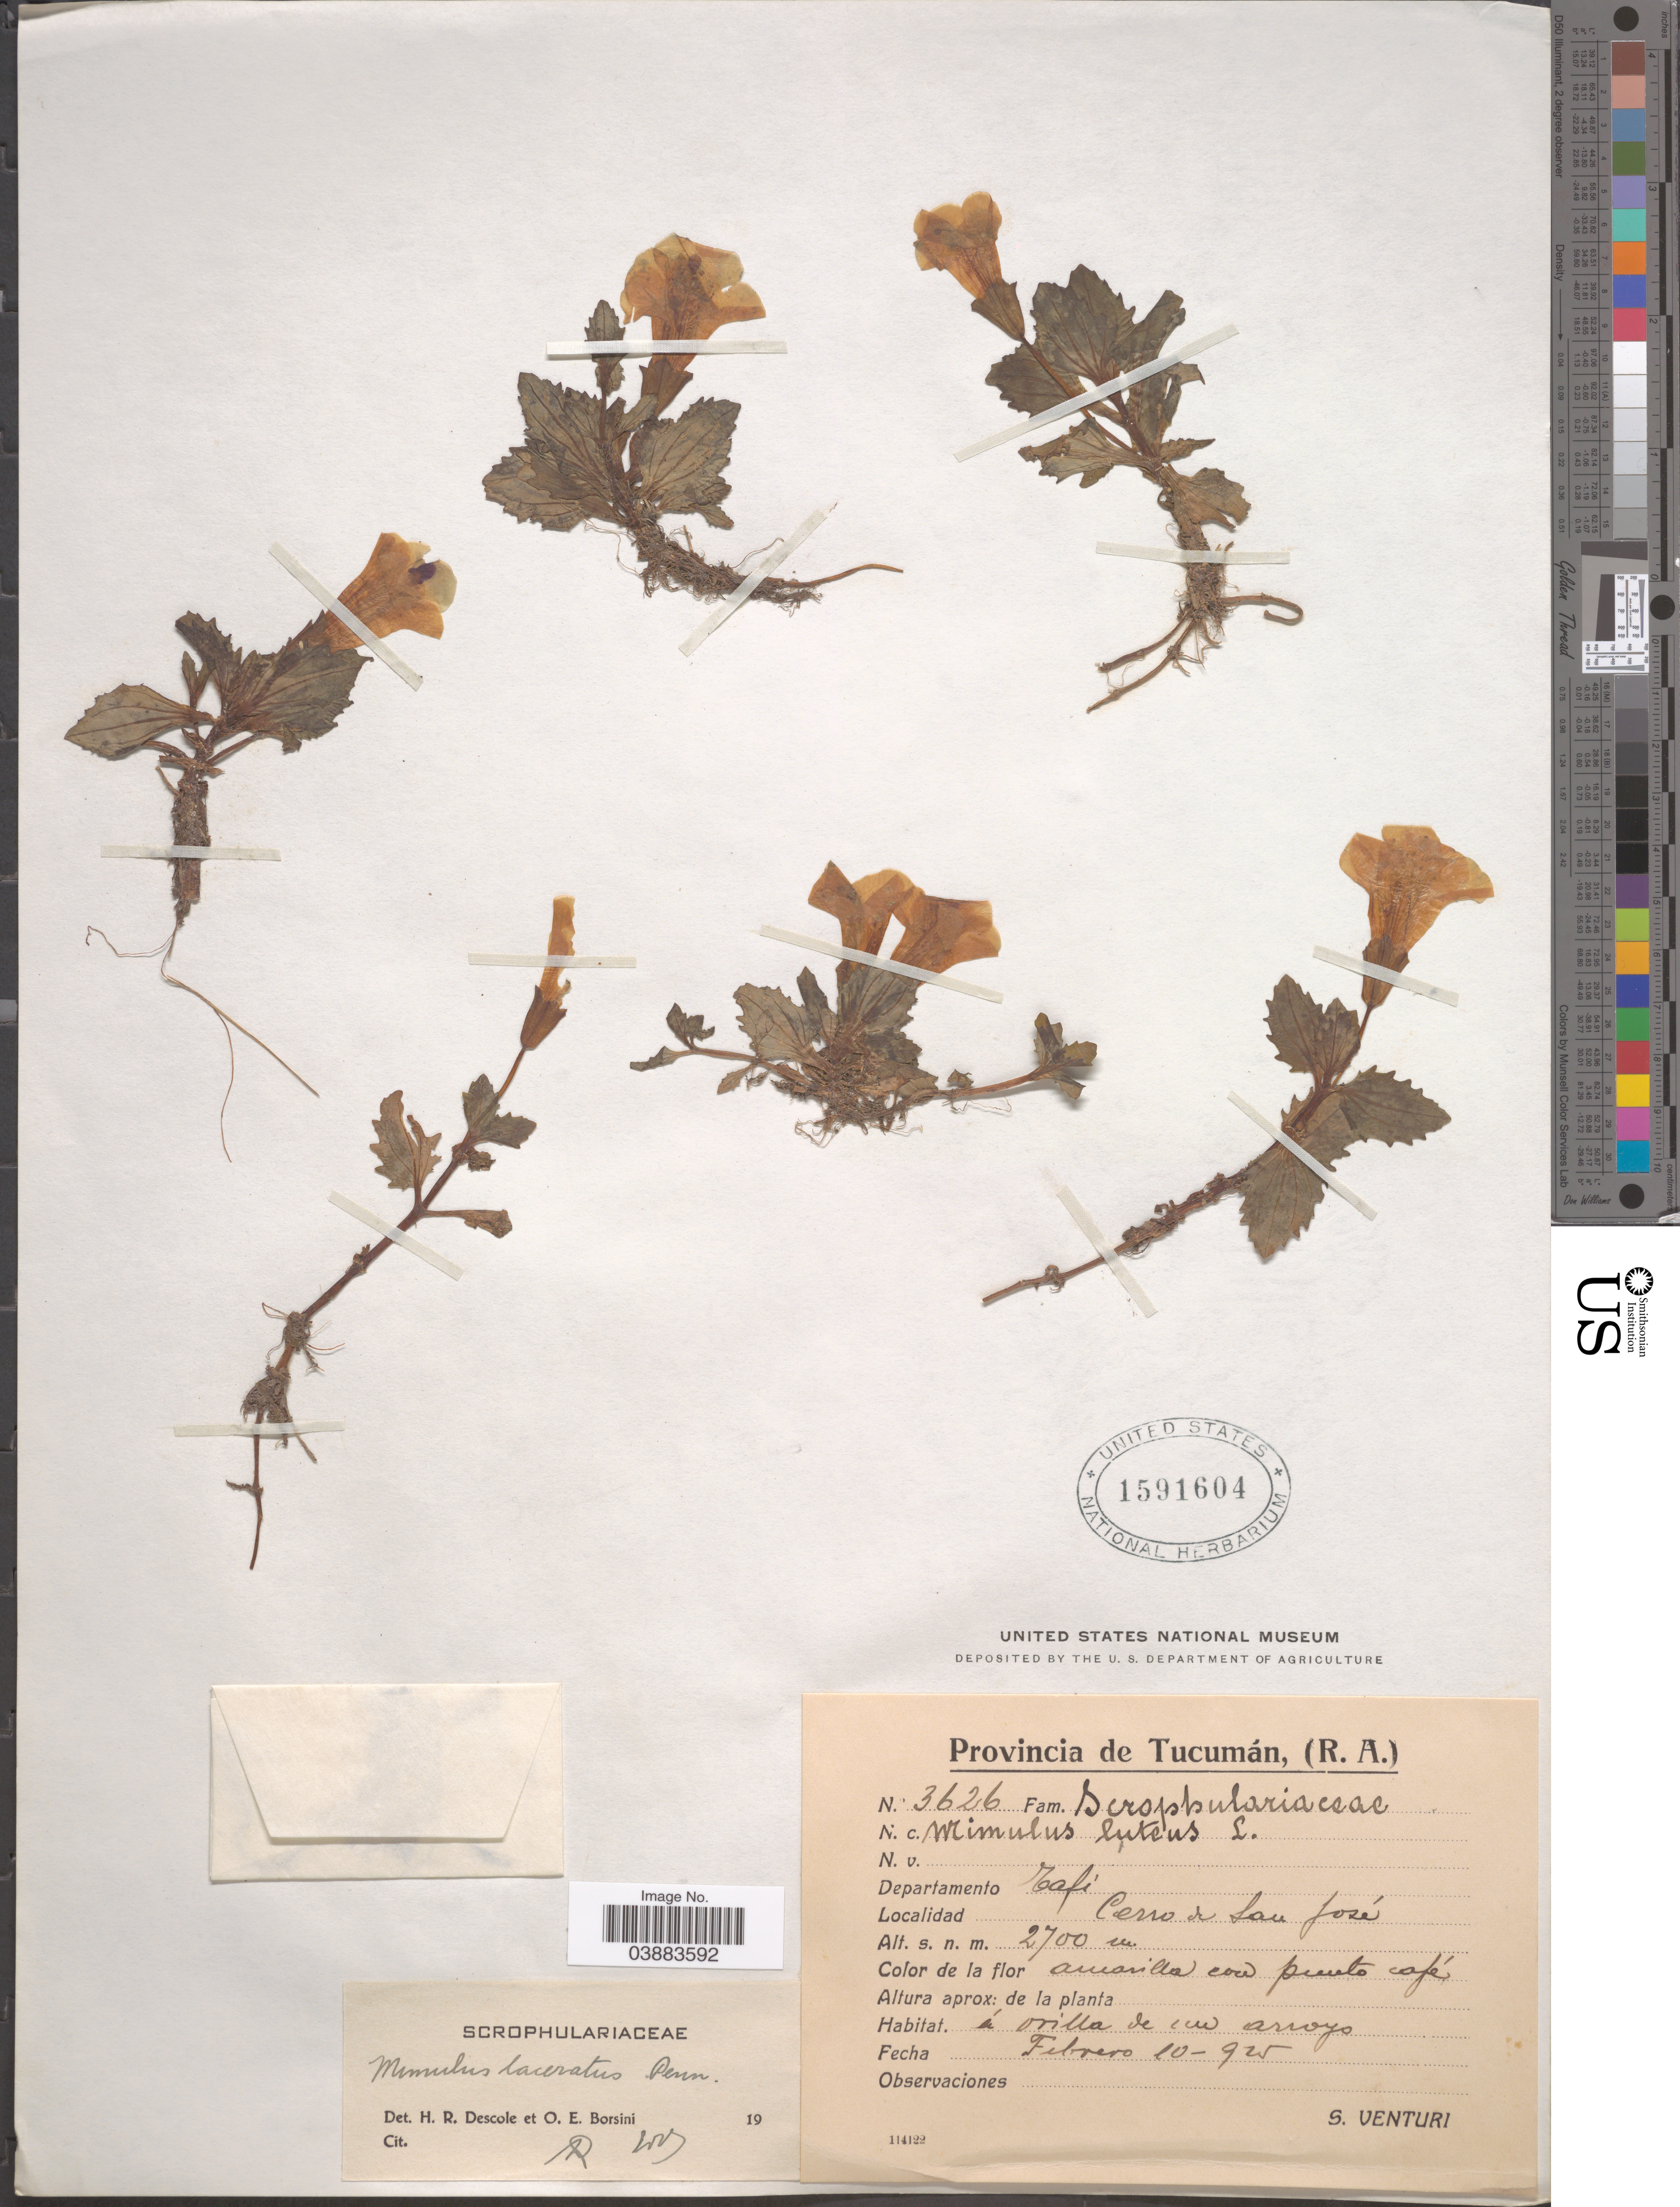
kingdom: Plantae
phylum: Tracheophyta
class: Magnoliopsida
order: Lamiales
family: Phrymaceae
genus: Mimulus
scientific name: Mimulus laceratus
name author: Pennell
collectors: S. Venturi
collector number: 3626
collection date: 1925-02-10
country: Argentina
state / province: Tucuman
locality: Departamento Tafi. Cerro de San José.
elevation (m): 2700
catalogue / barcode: US 1591604